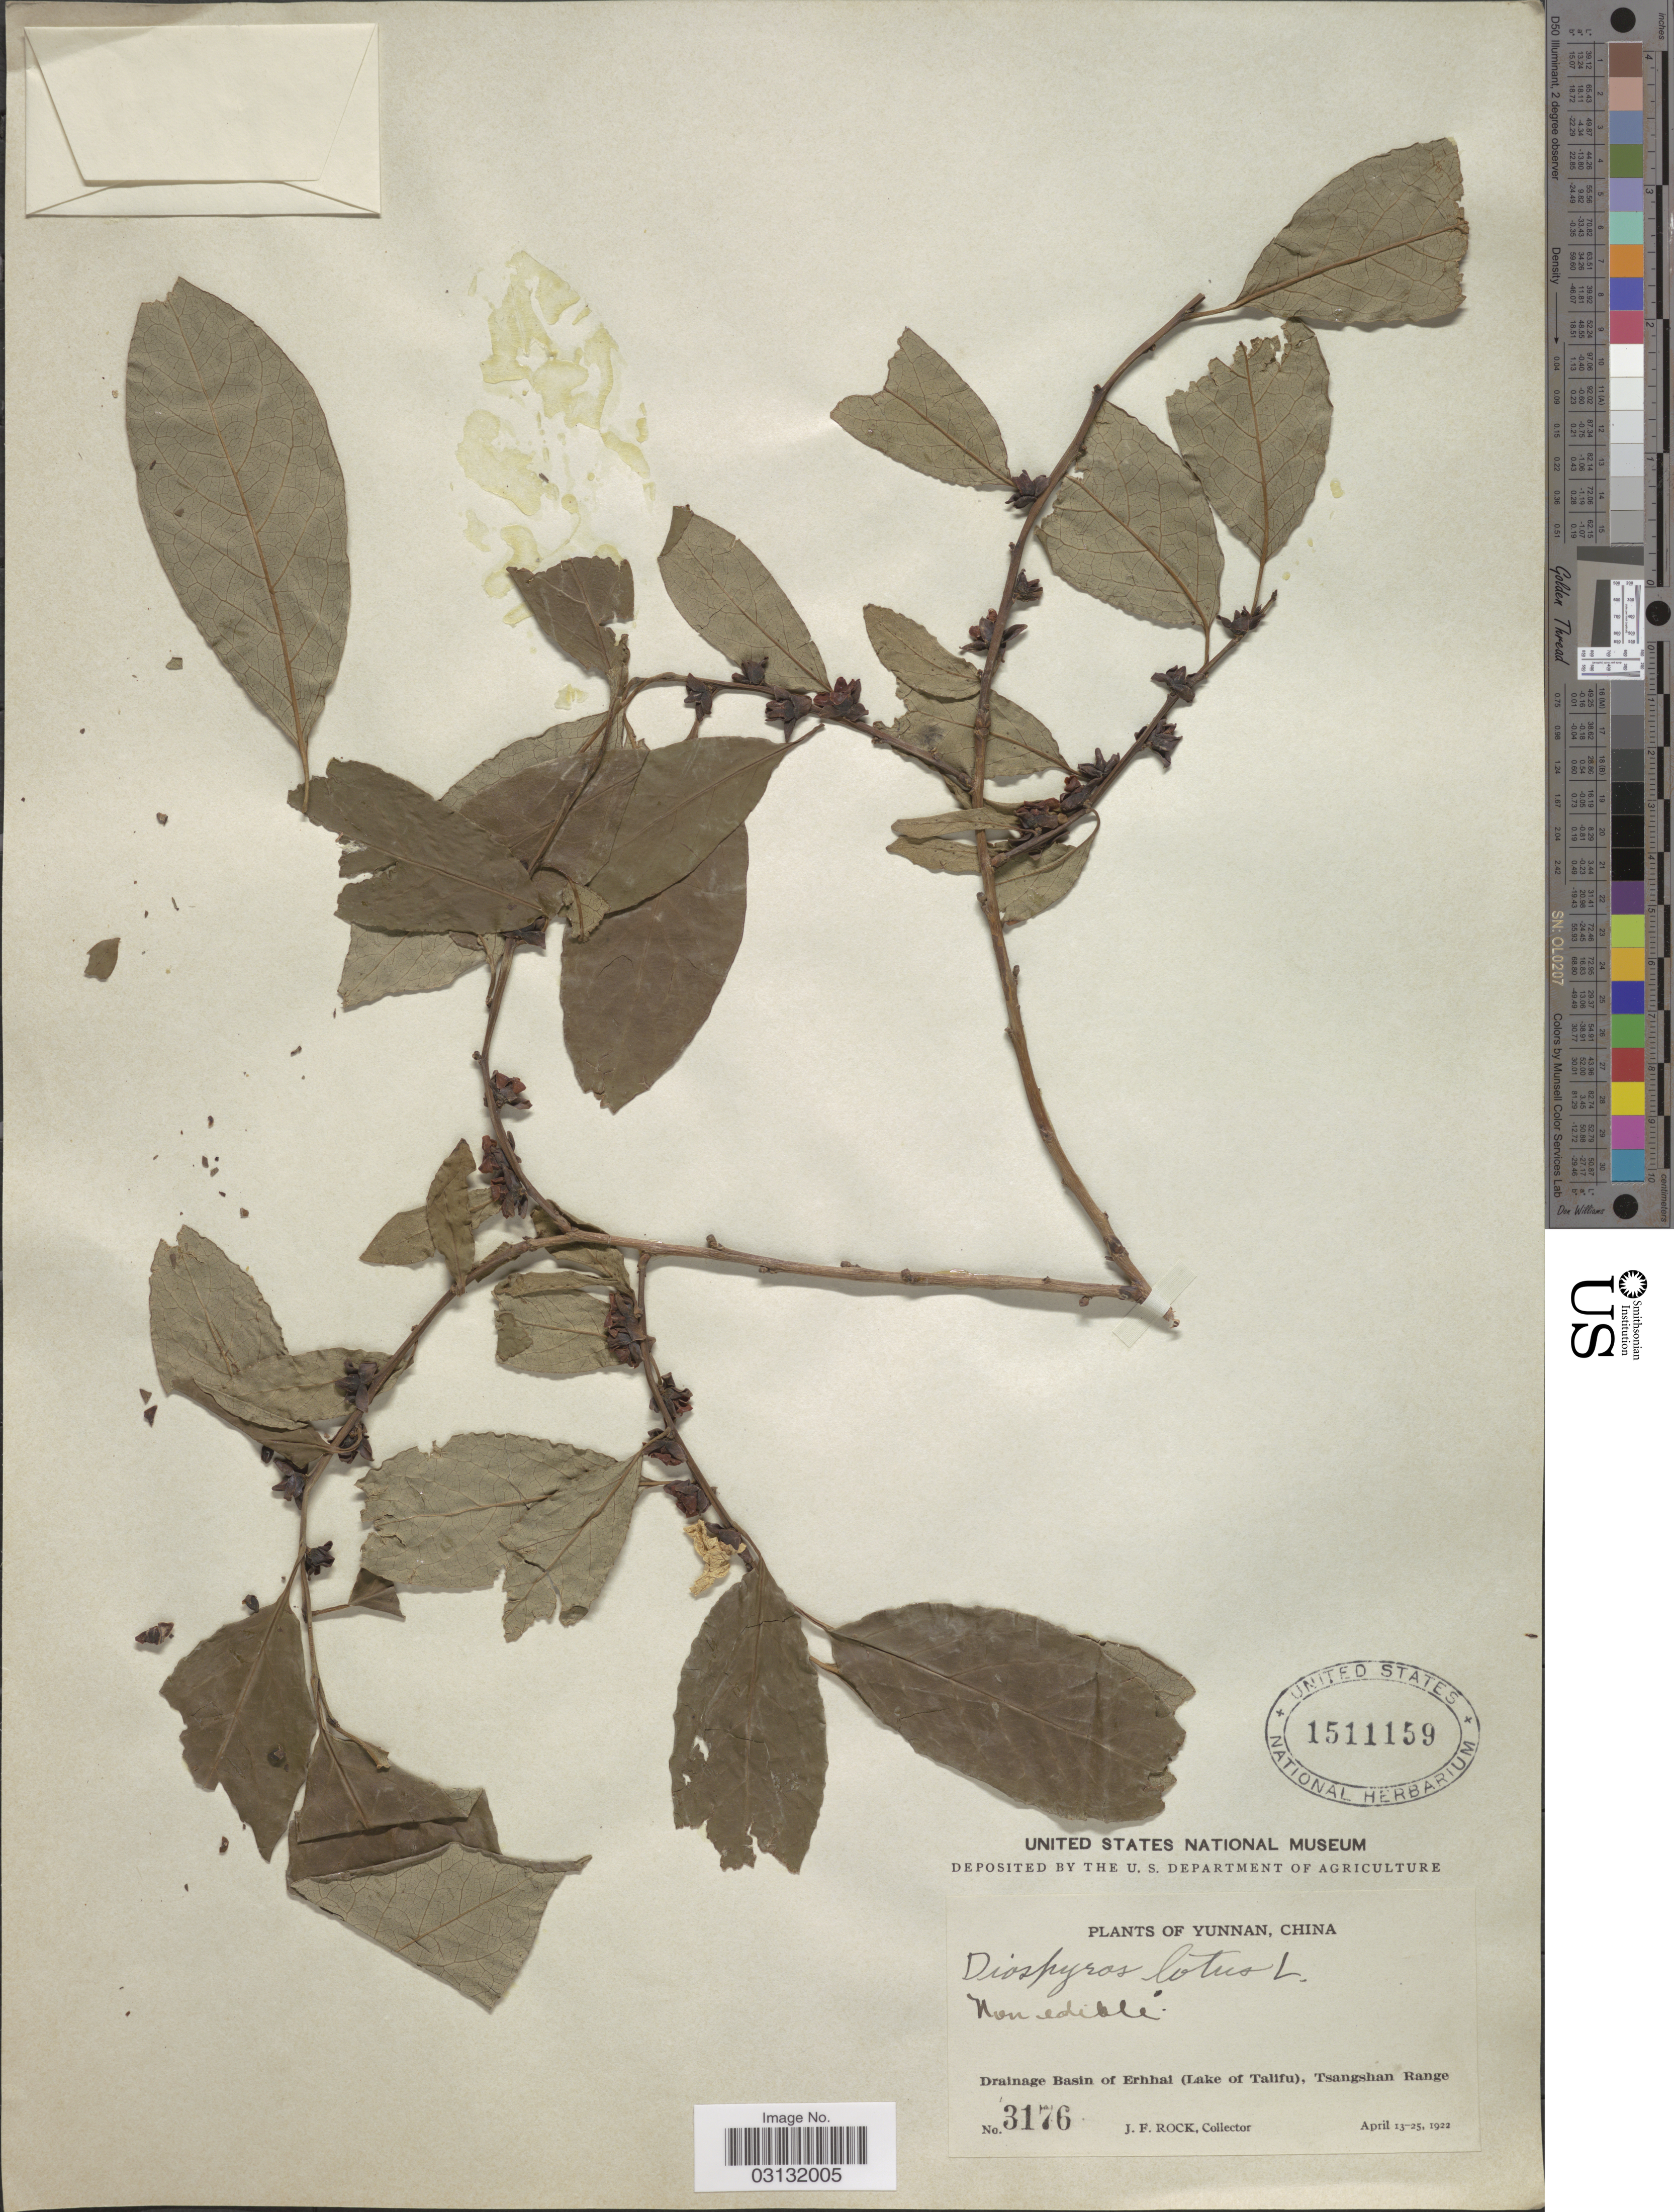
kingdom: Plantae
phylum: Tracheophyta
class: Magnoliopsida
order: Ericales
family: Ebenaceae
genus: Diospyros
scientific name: Diospyros lotus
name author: L.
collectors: J. Rock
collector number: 3176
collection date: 1922-04-13/1922-04-25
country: China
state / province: Yunnan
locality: Drainage Basin of Erhhai (Lake of Talifu), Tsangshan Range.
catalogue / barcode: US 1511159